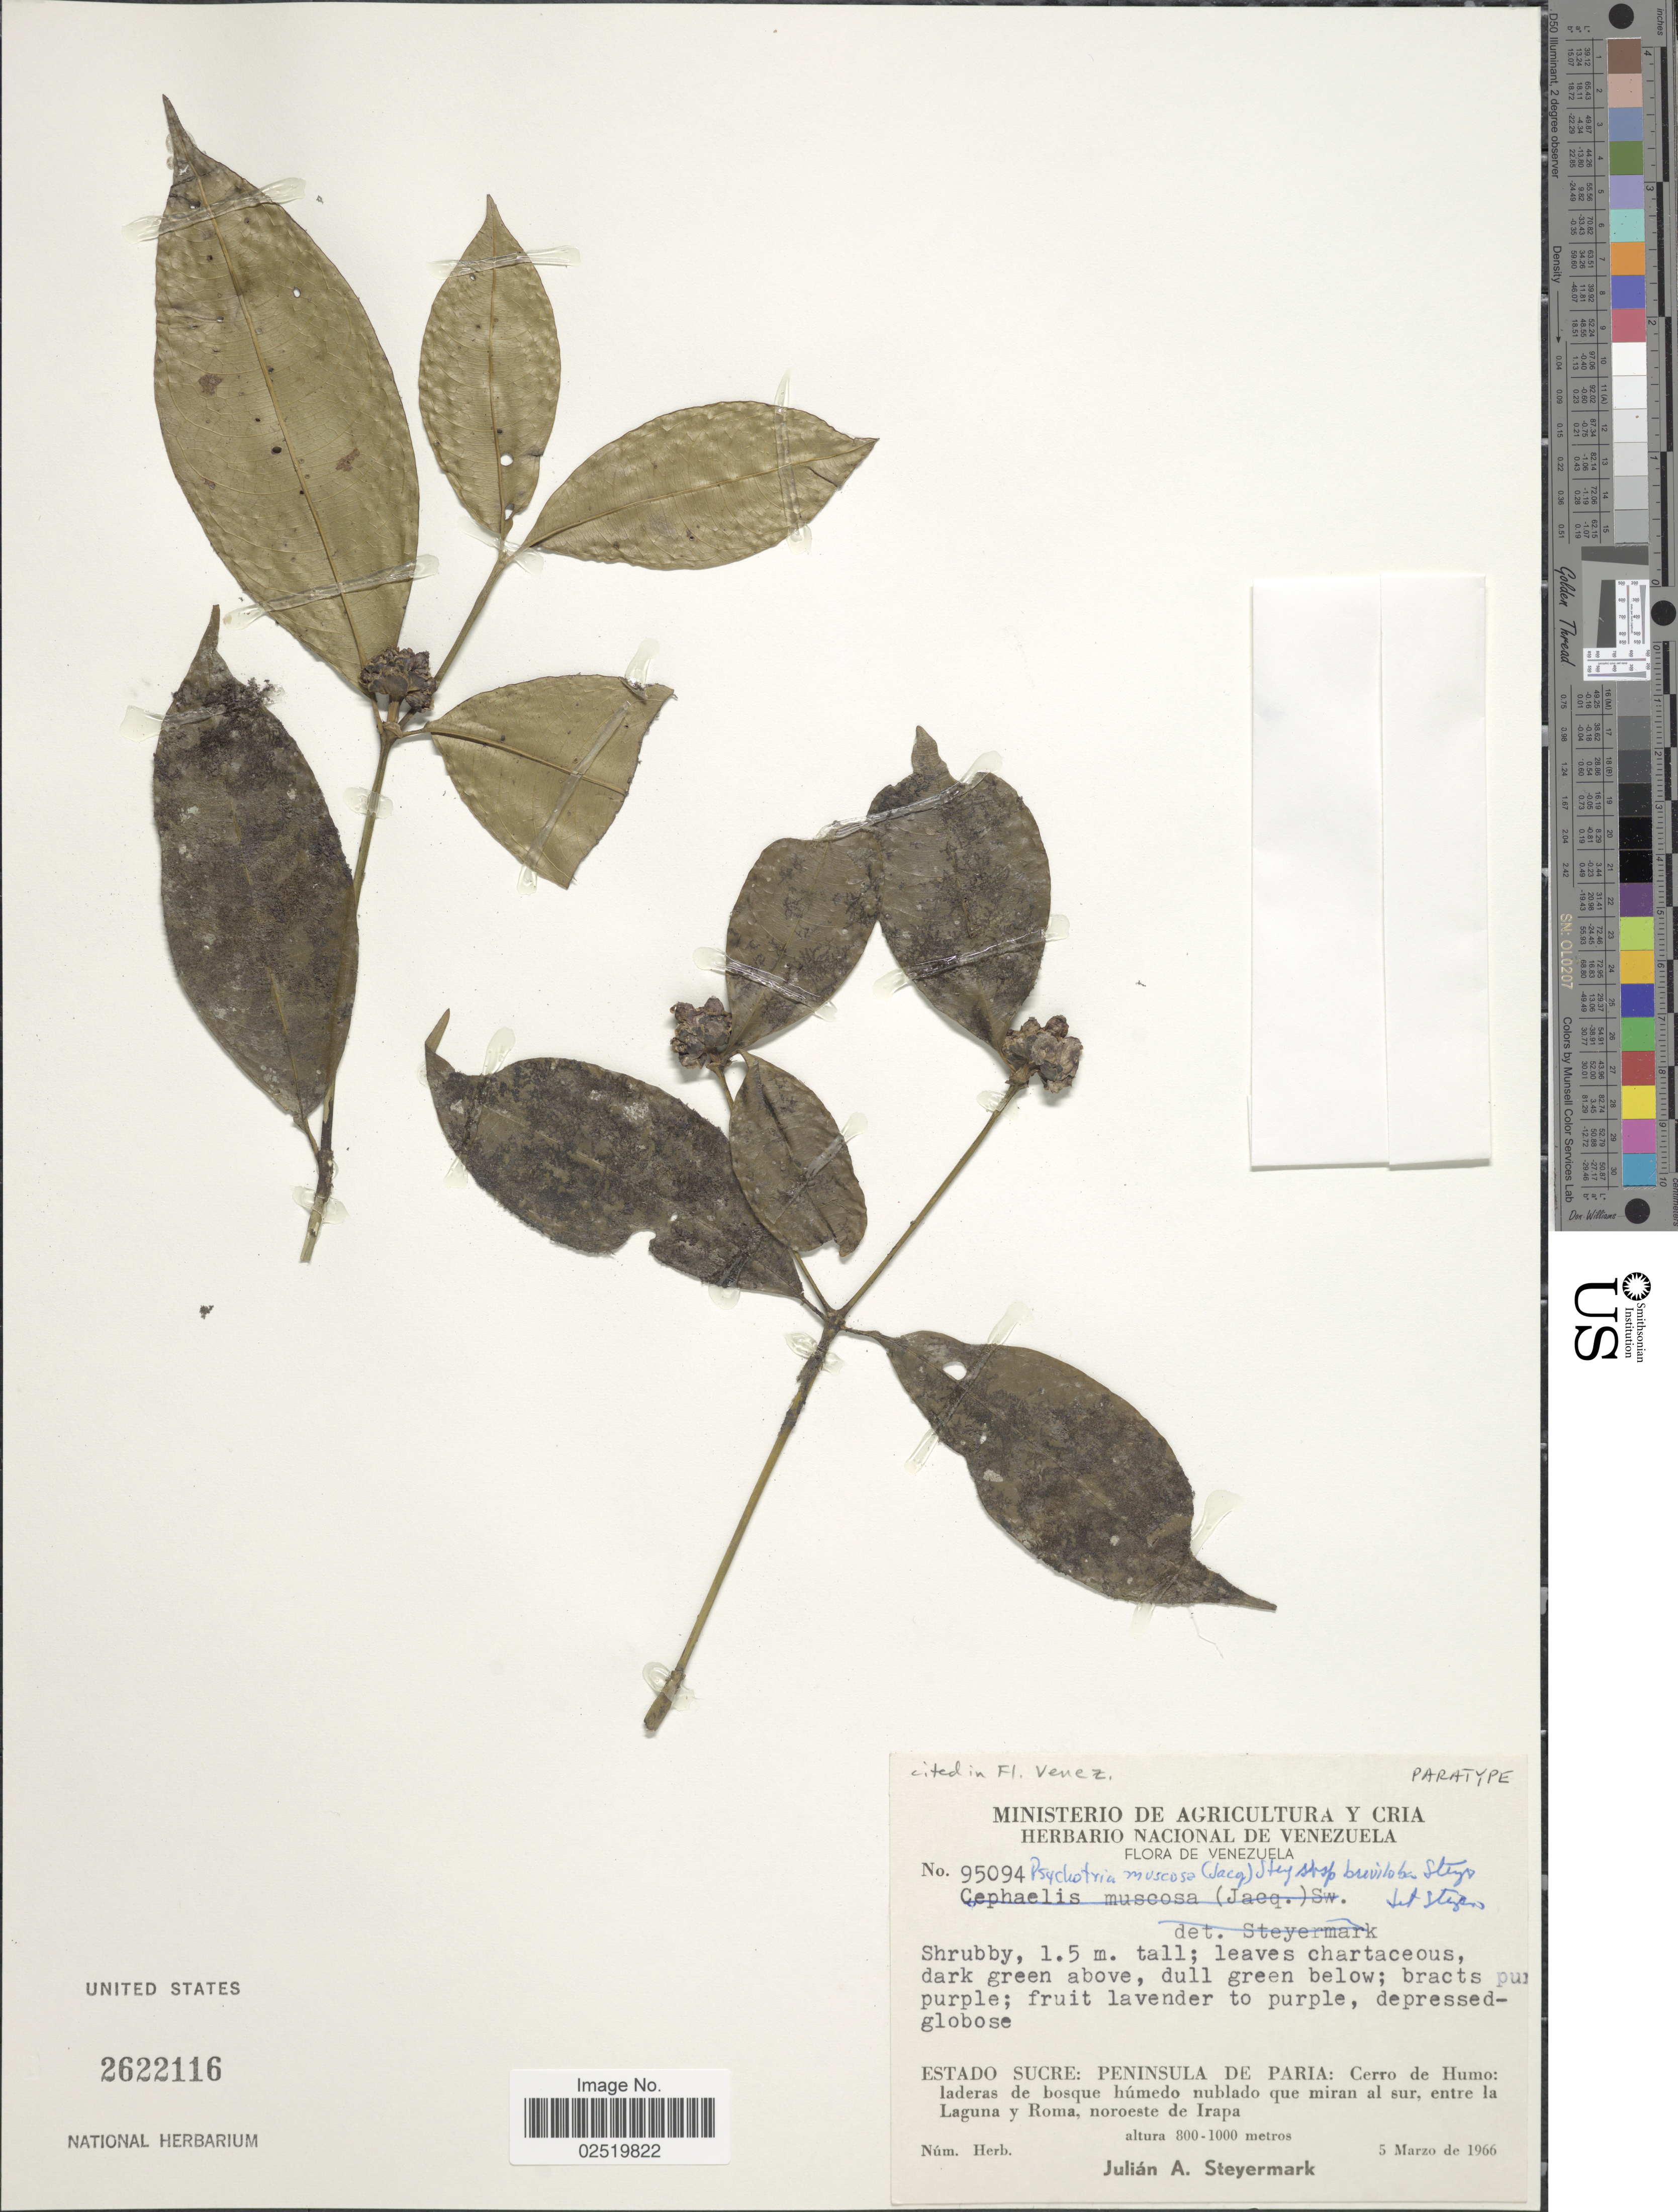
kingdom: Plantae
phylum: Tracheophyta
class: Magnoliopsida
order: Gentianales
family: Rubiaceae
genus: Psychotria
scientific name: Psychotria muscosa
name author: (Jacq.) Steyerm.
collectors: J. Steyermark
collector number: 95094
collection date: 1966-03-05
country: Colombia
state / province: Sucre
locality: Peninsula de Paria. Cerro de Humo. al sur, entre la Laguna y Roma, noroeste de Irapa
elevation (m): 800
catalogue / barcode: US 2622116